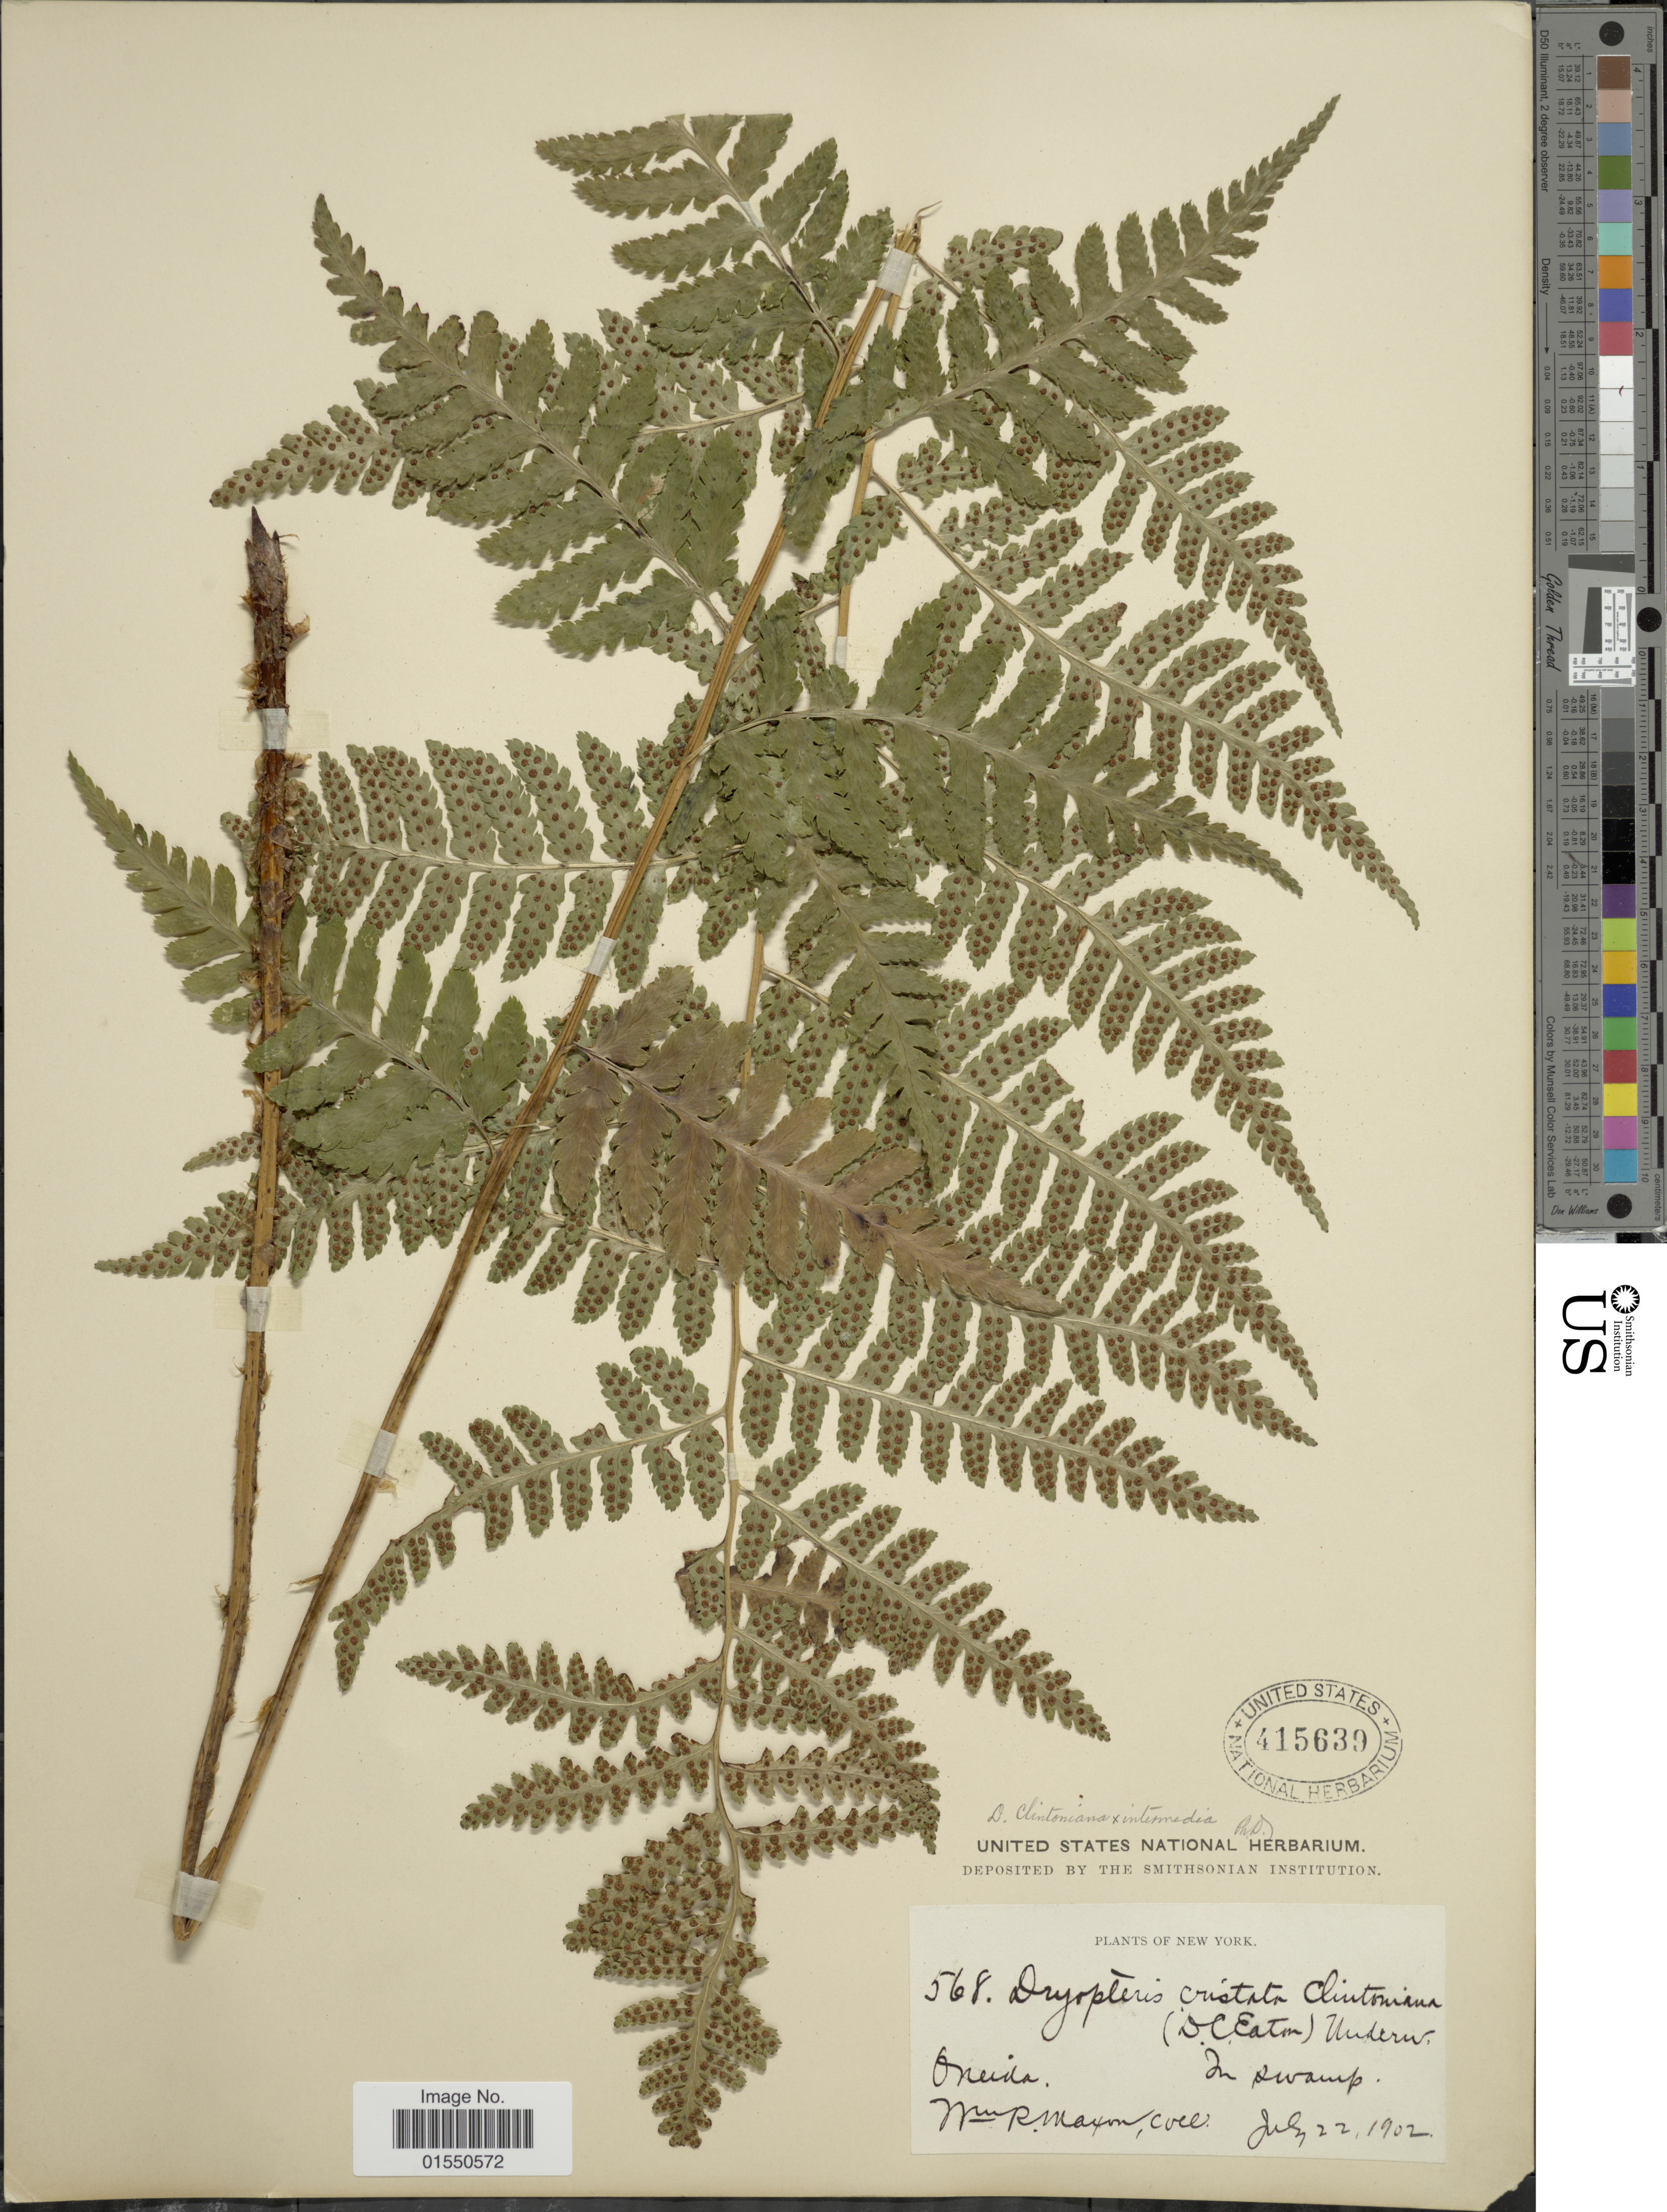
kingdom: Plantae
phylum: Tracheophyta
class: Polypodiopsida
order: Polypodiales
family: Dryopteridaceae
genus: Dryopteris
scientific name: Dryopteris x dowellii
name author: (Farw.) Wherry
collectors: W. R. Maxon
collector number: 568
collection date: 1902-07-22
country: United States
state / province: New York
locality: Oneida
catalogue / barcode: US 415639